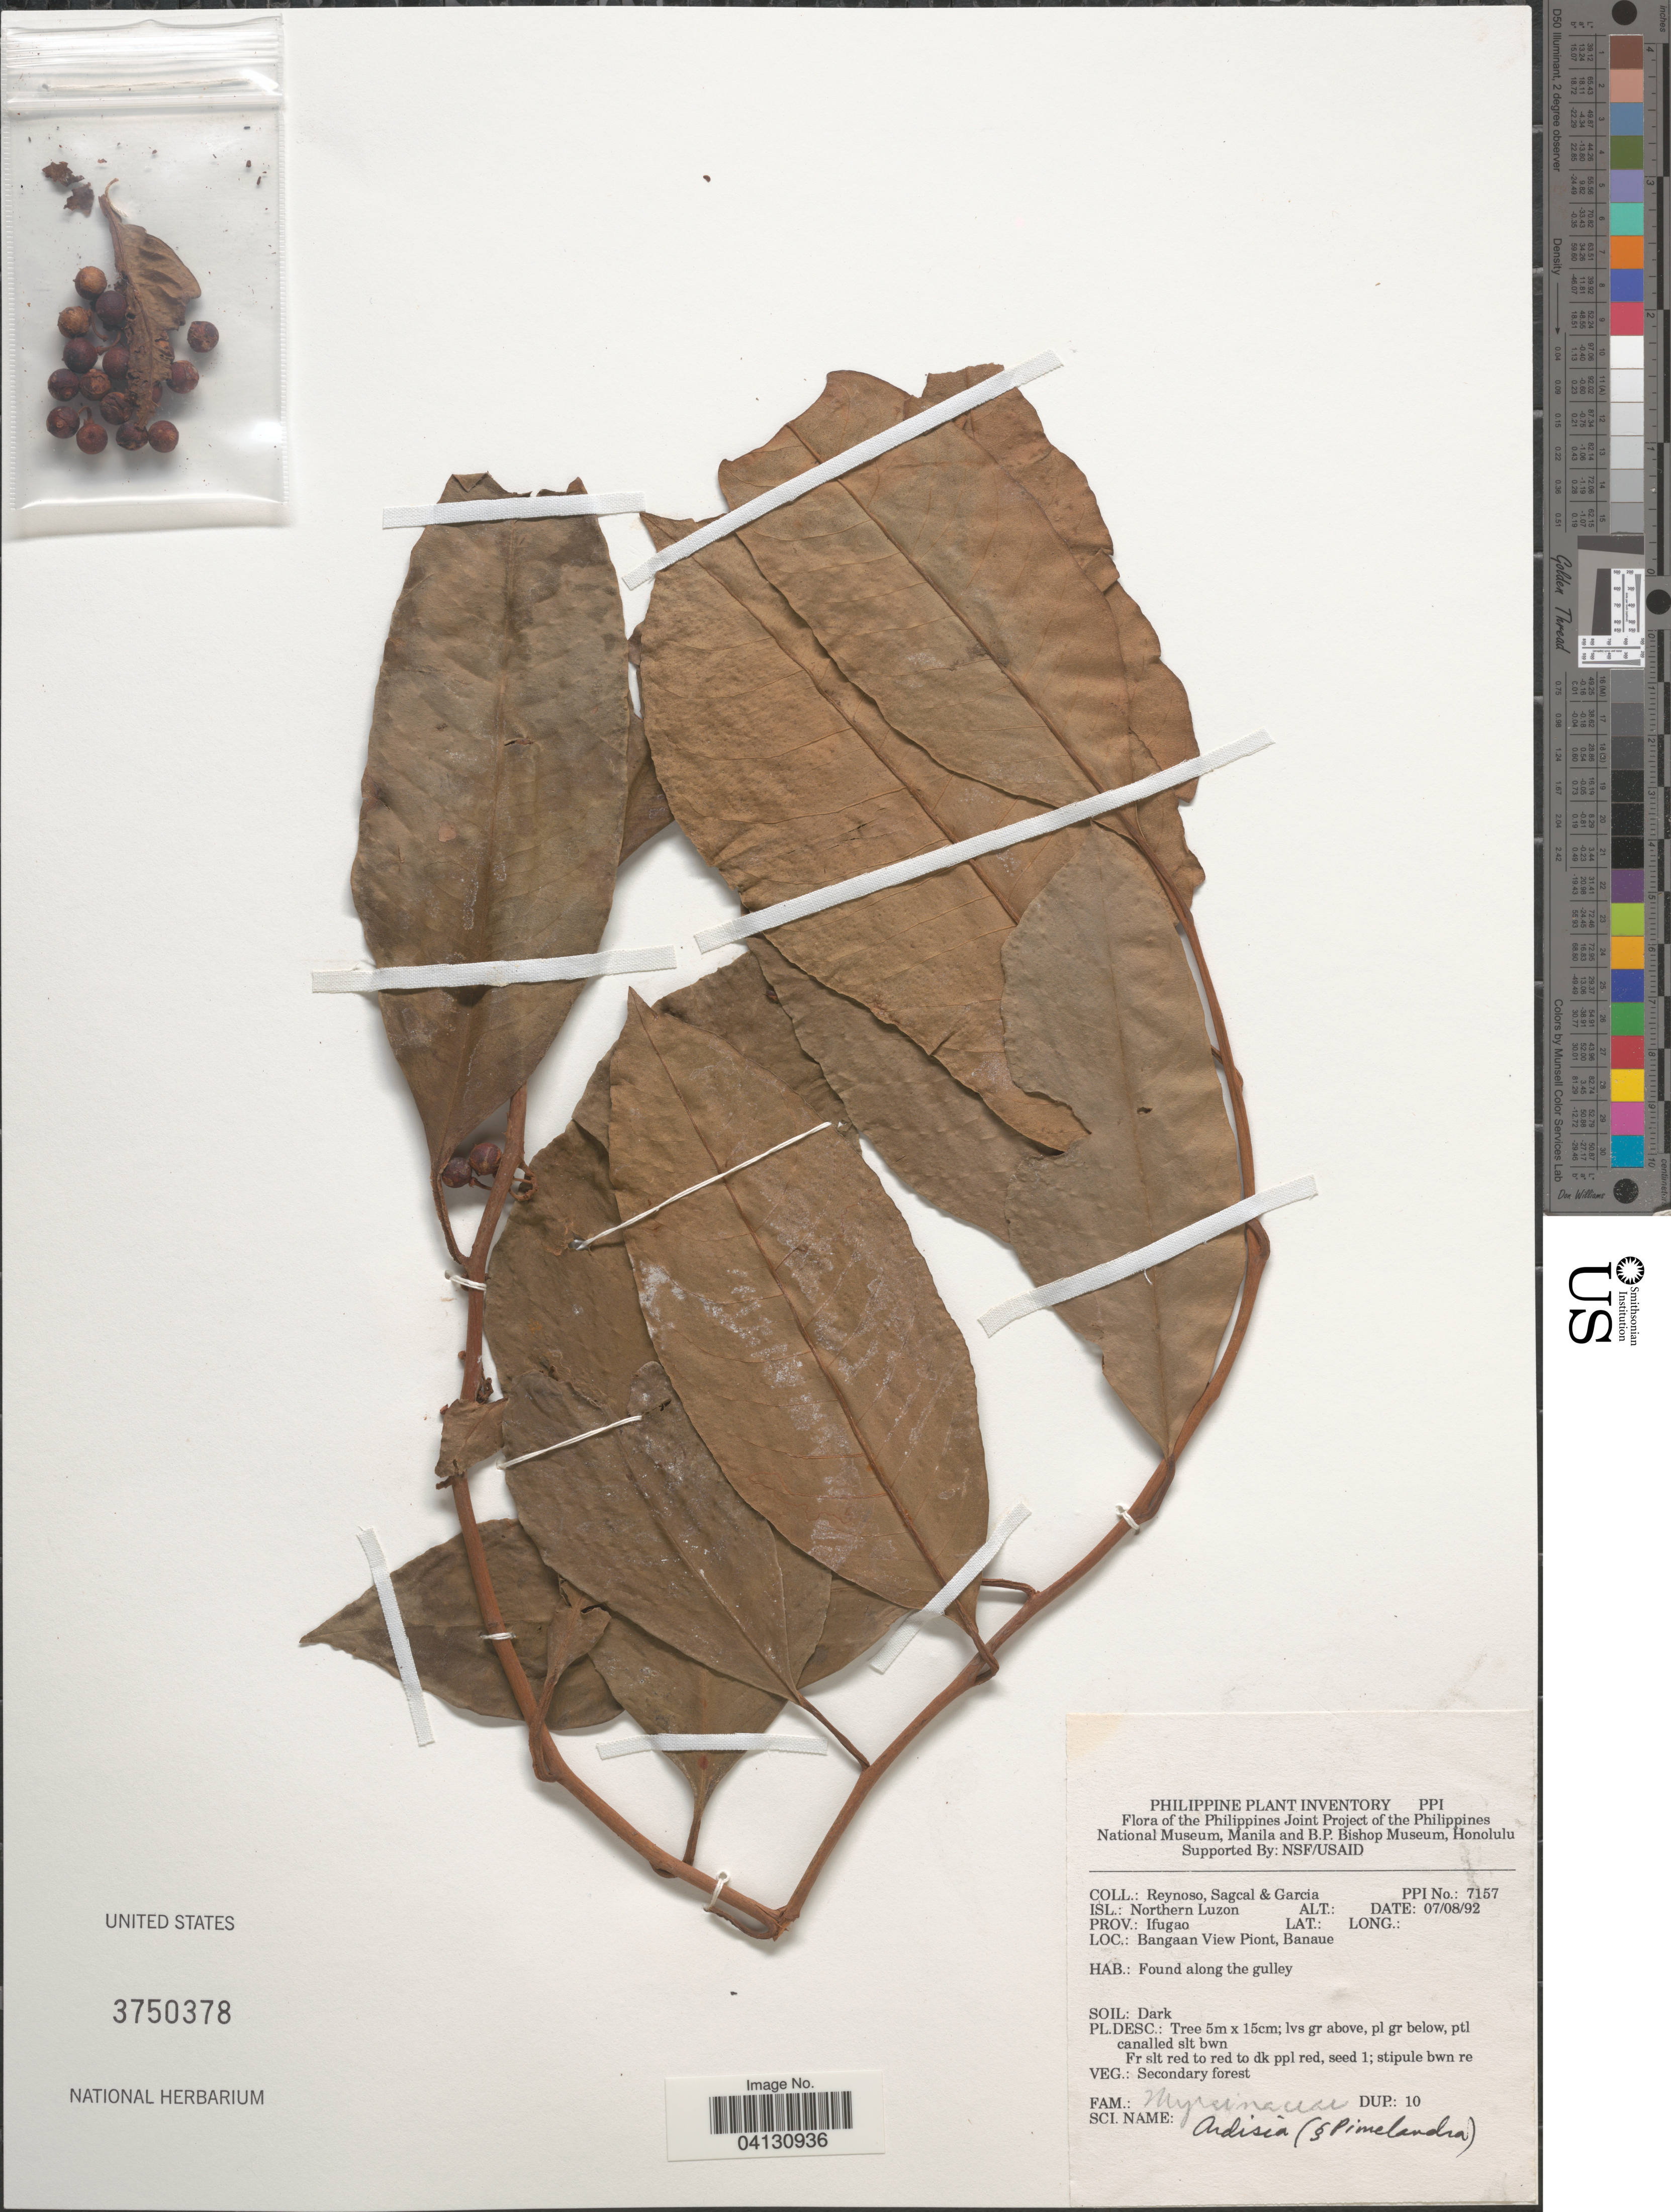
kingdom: Plantae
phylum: Tracheophyta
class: Magnoliopsida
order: Ericales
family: Primulaceae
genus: Ardisia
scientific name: Ardisia sp.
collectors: E. Reynoso, E. Sagcal & H. Garcia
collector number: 7157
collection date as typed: Transcribed d/m/y: 7/8/92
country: Philippines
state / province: Cordillera (Administrative Region)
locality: Isl.: Northern Luzon. Prov.: Ifugao. Bangaan View Point, Banaue.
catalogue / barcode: US 3750378